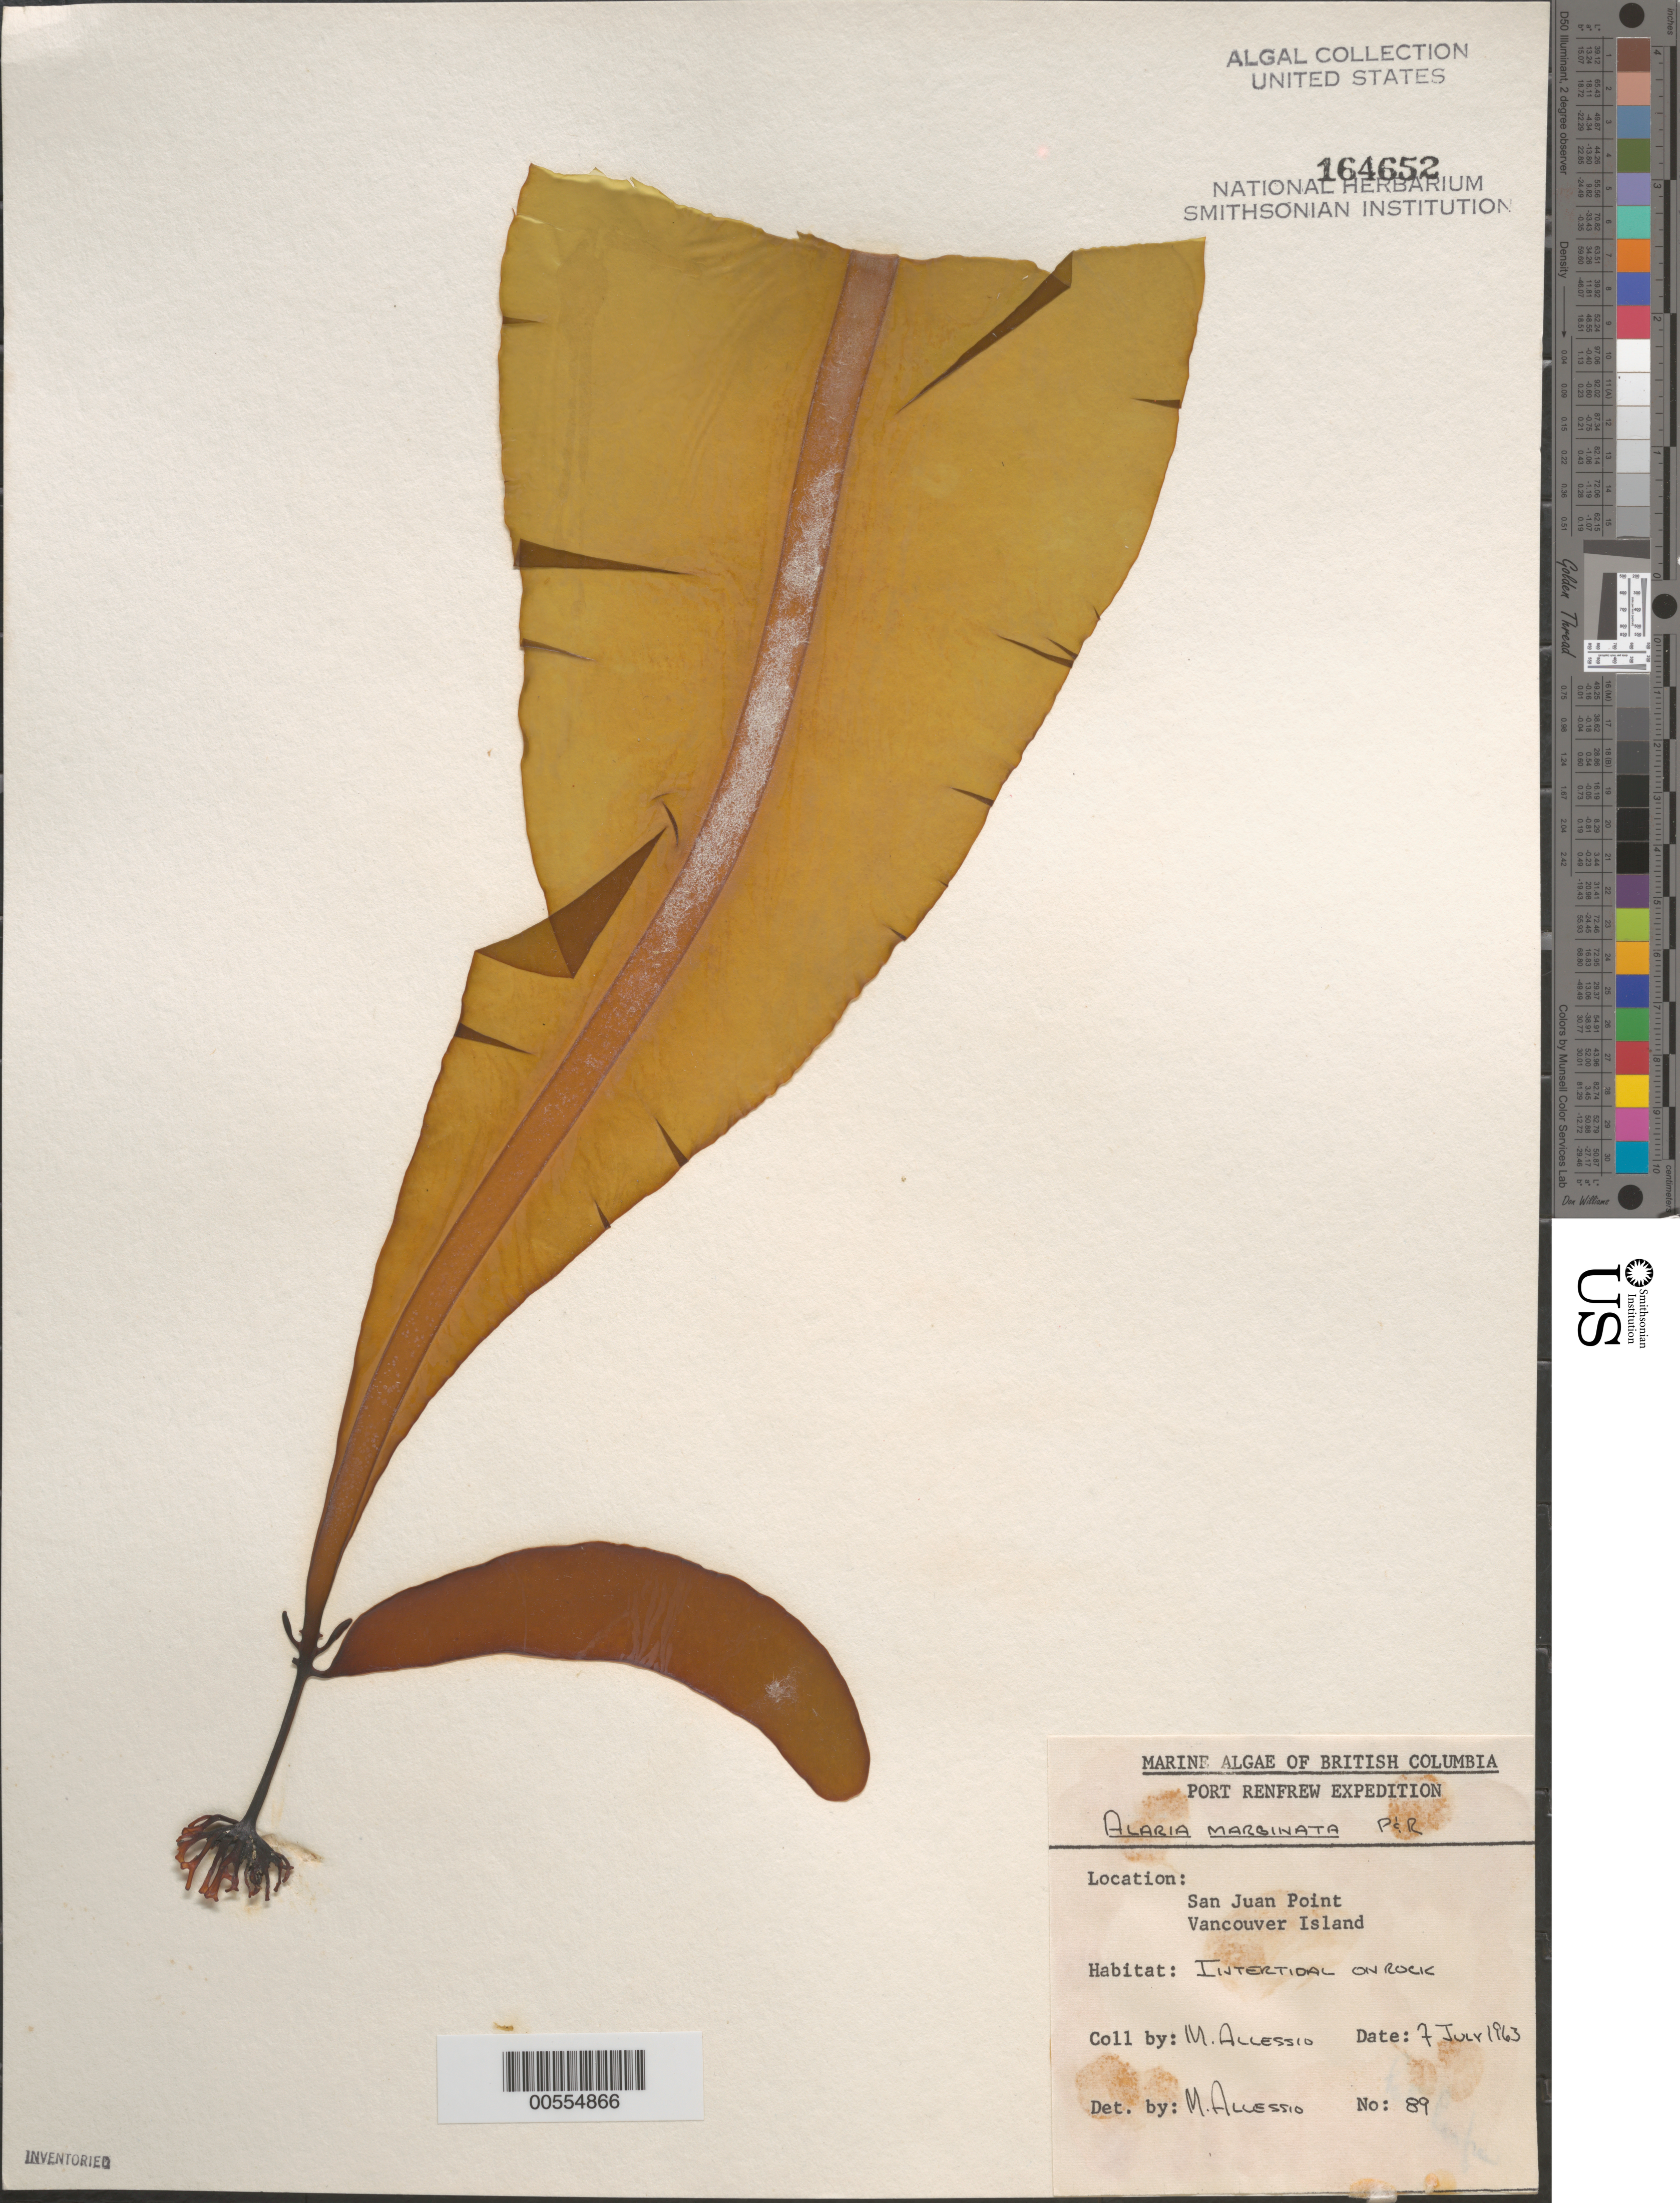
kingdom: Chromista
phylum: Ochrophyta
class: Phaeophyceae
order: Laminariales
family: Alariaceae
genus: Alaria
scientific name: Alaria marginata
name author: Ruiz & Pav.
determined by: Allessio, M.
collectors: M. Allessio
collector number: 89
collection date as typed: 07 Jul 1963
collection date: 1963-07-07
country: Canada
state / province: British Columbia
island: Vancouver Island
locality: San Juan Point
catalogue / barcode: US 164652